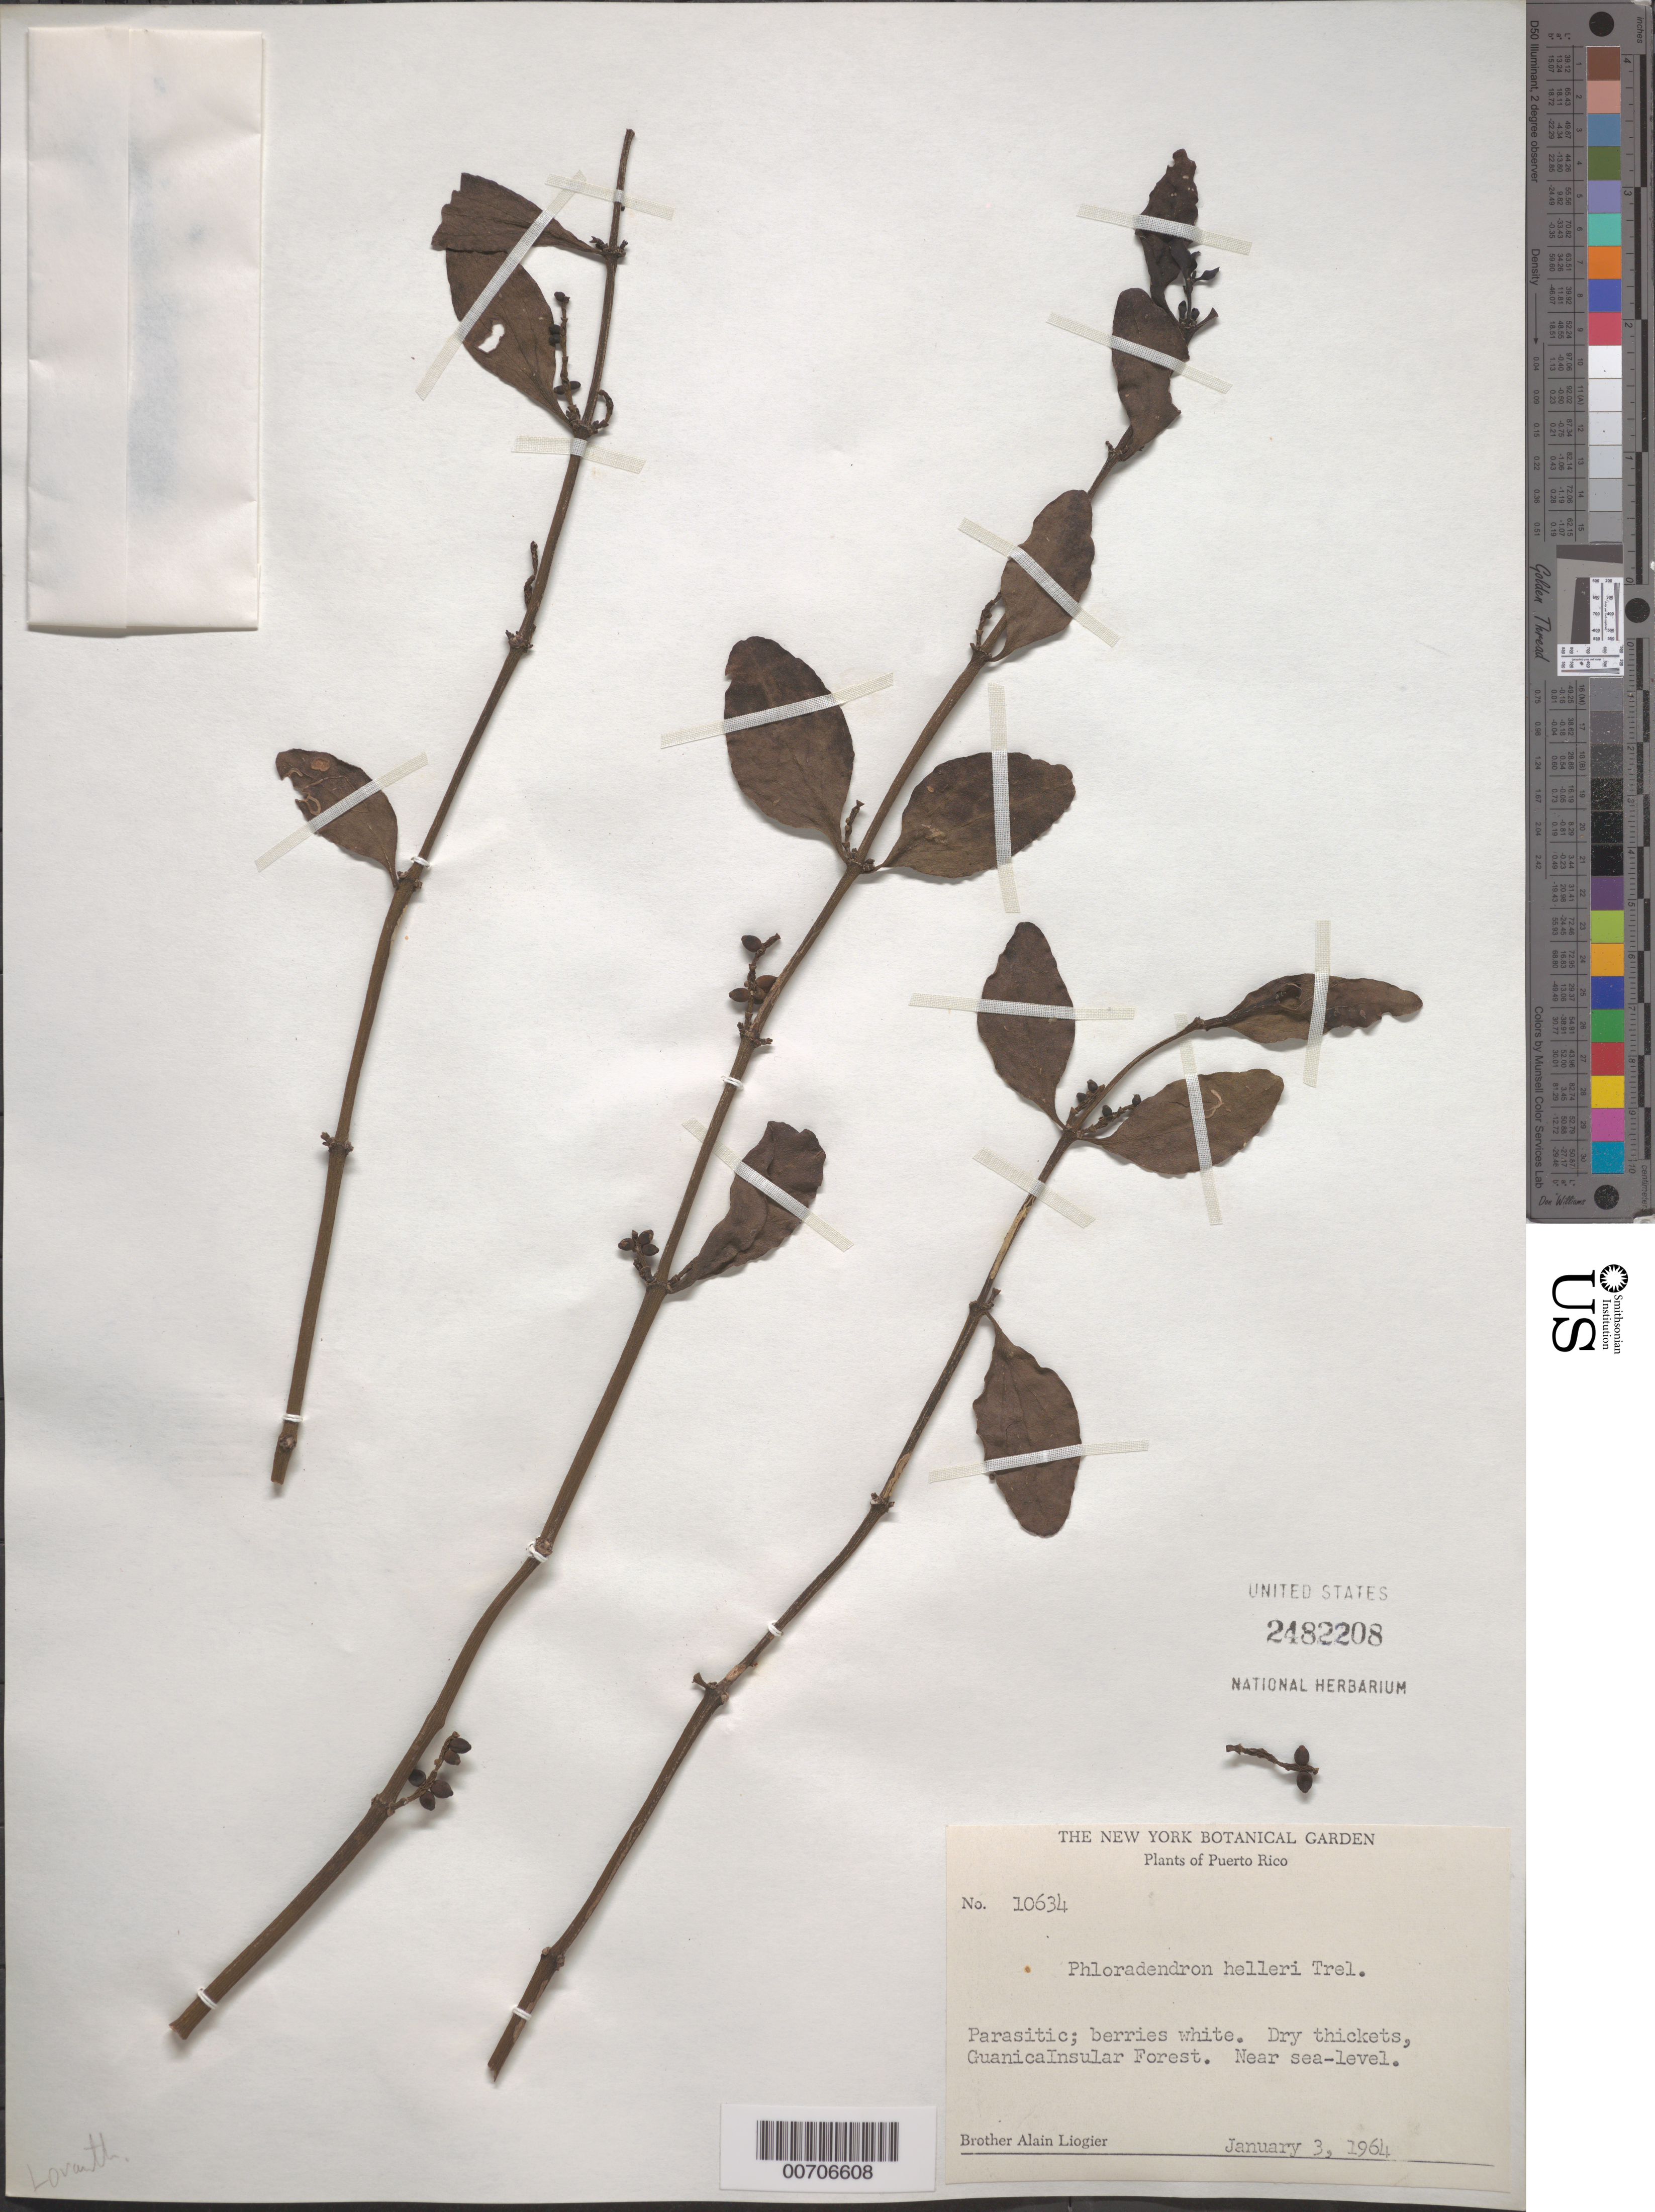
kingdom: Plantae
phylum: Tracheophyta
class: Magnoliopsida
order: Santalales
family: Viscaceae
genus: Phoradendron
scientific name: Phoradendron anceps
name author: (Spreng.) M. Gómez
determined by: Caraballo-Ortiz, Marcos A., (MISS), University of Mississippi (UNITED STATES)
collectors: A. H. Liogier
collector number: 10634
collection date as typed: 03 Jan 1964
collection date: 1964-01-03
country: Puerto Rico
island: Greater Antilles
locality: Guanica Insular Forest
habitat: Dry thickets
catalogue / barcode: US 2482208